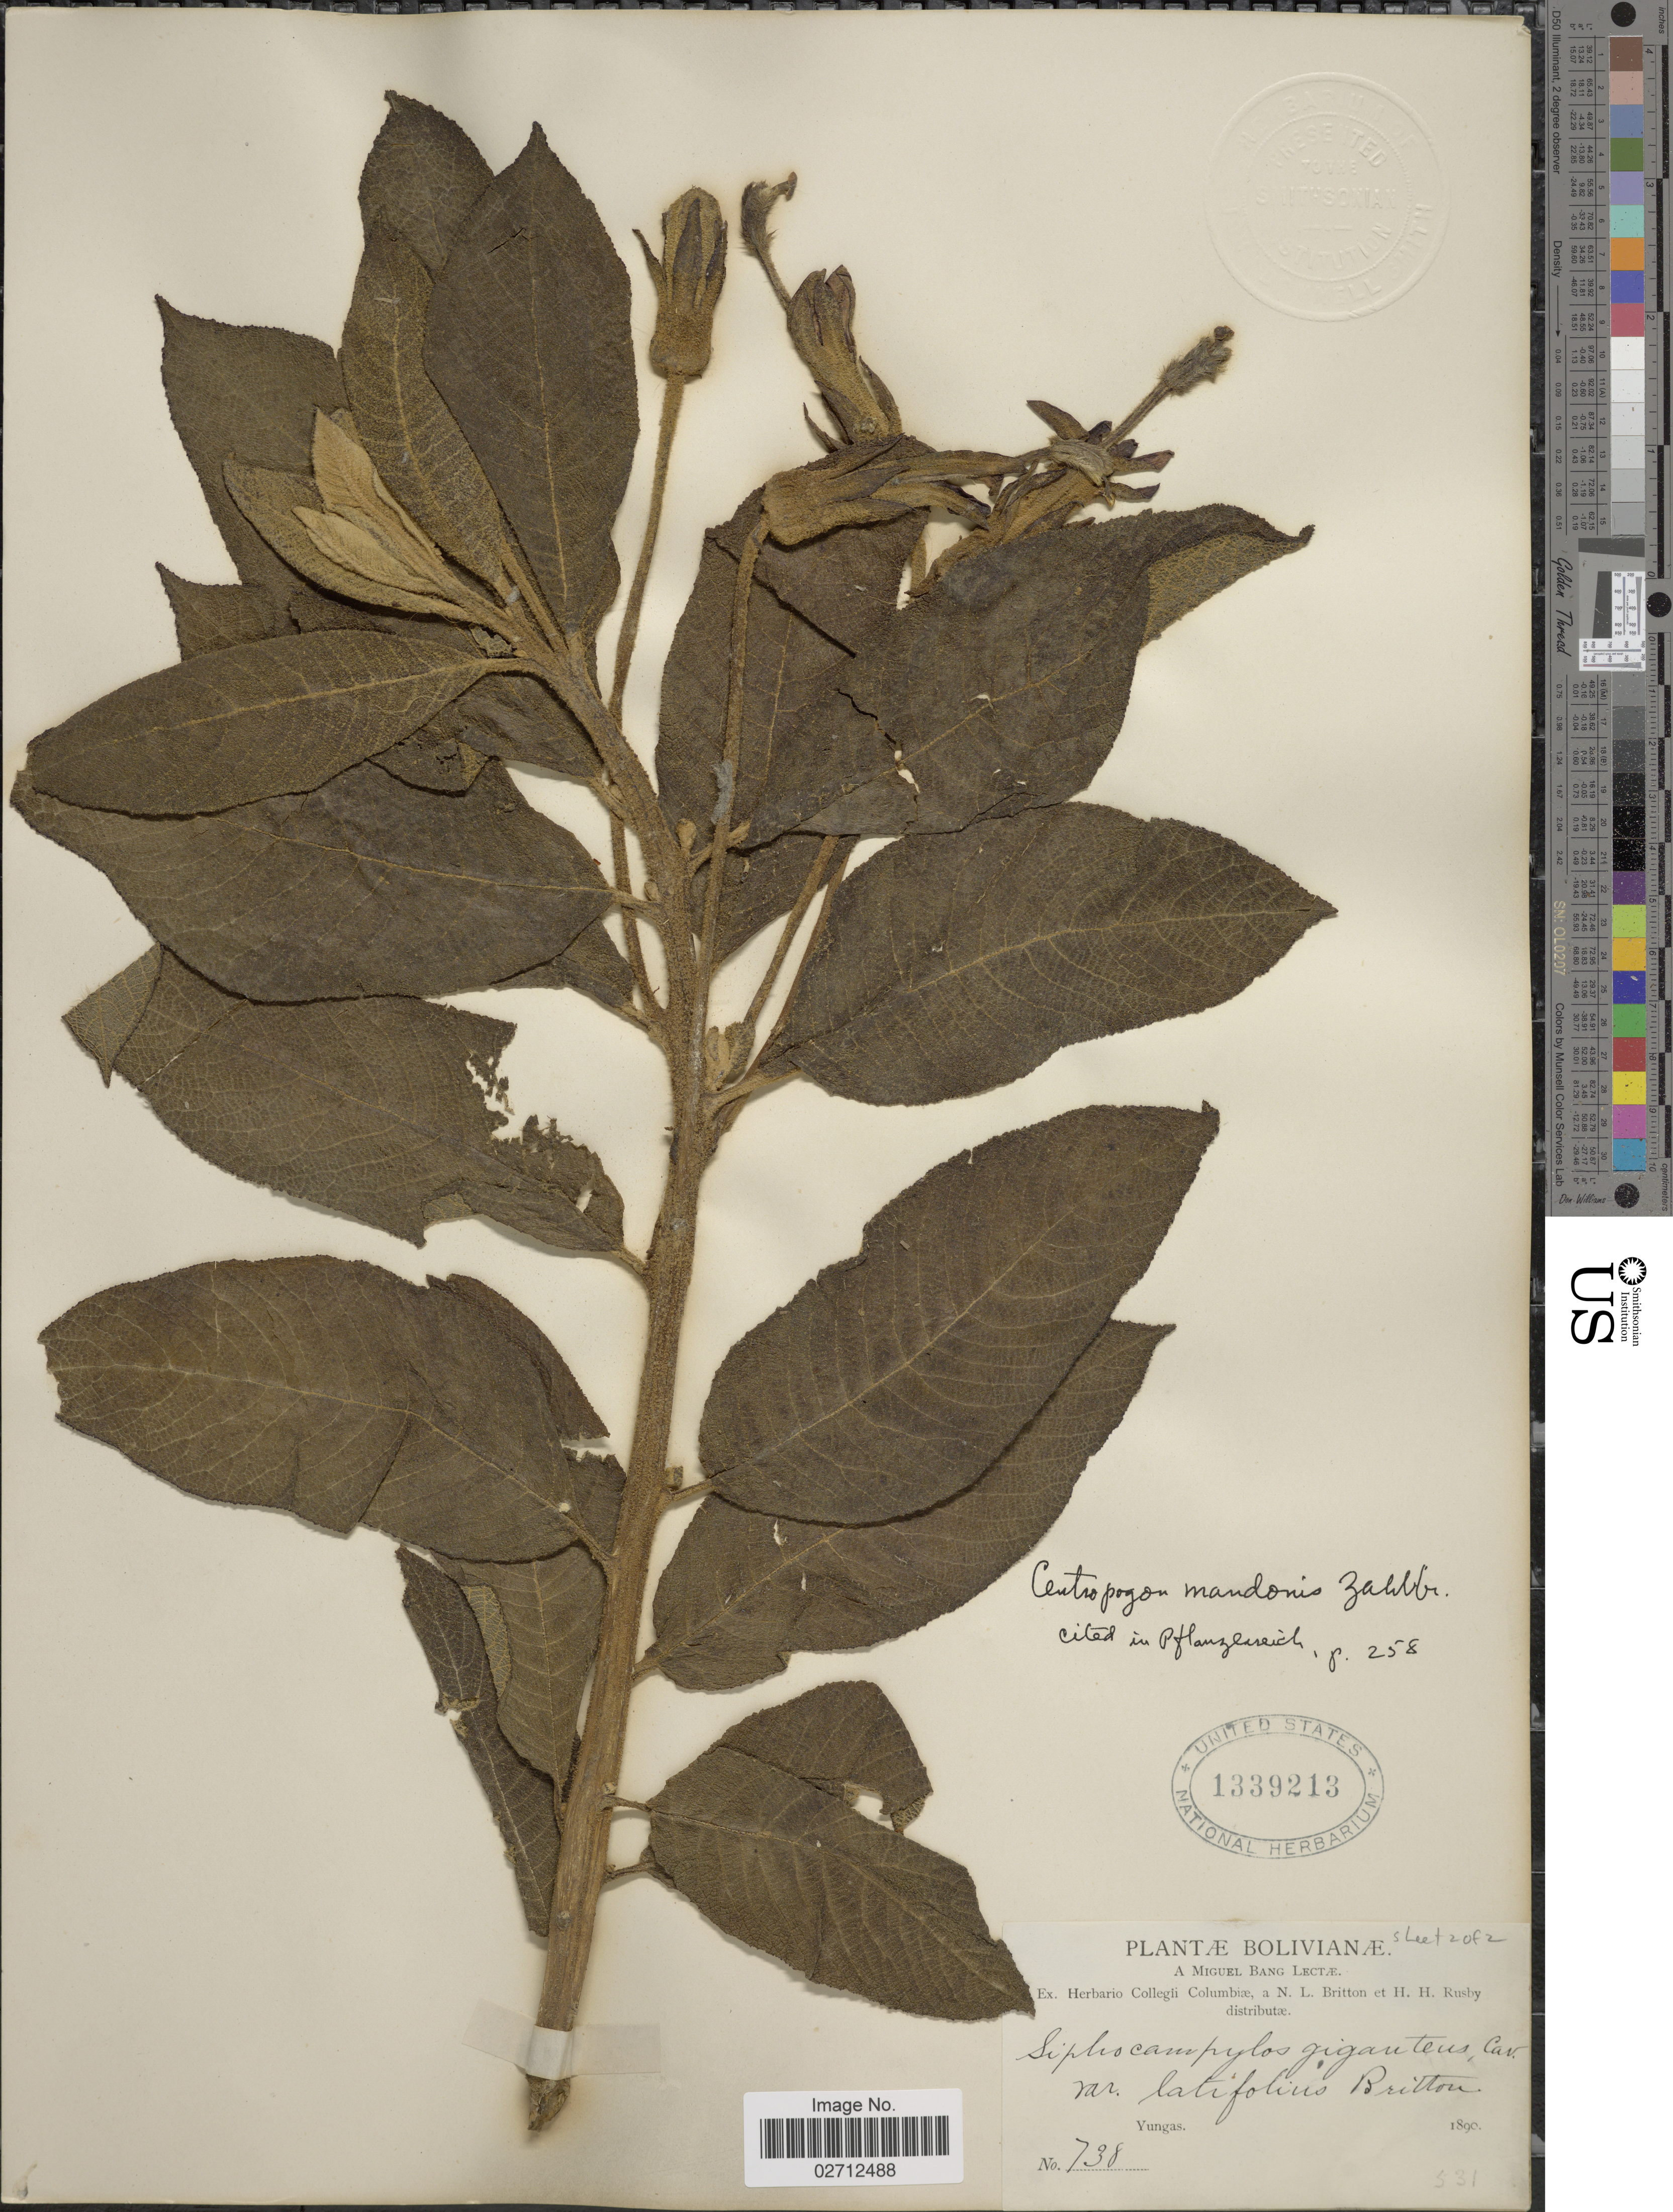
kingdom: Plantae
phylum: Tracheophyta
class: Magnoliopsida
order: Asterales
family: Campanulaceae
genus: Centropogon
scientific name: Centropogon mandonis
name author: Zahlbr.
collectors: M. Bang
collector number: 738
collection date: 1890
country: Bolivia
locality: Yungas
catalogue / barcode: US 1339213